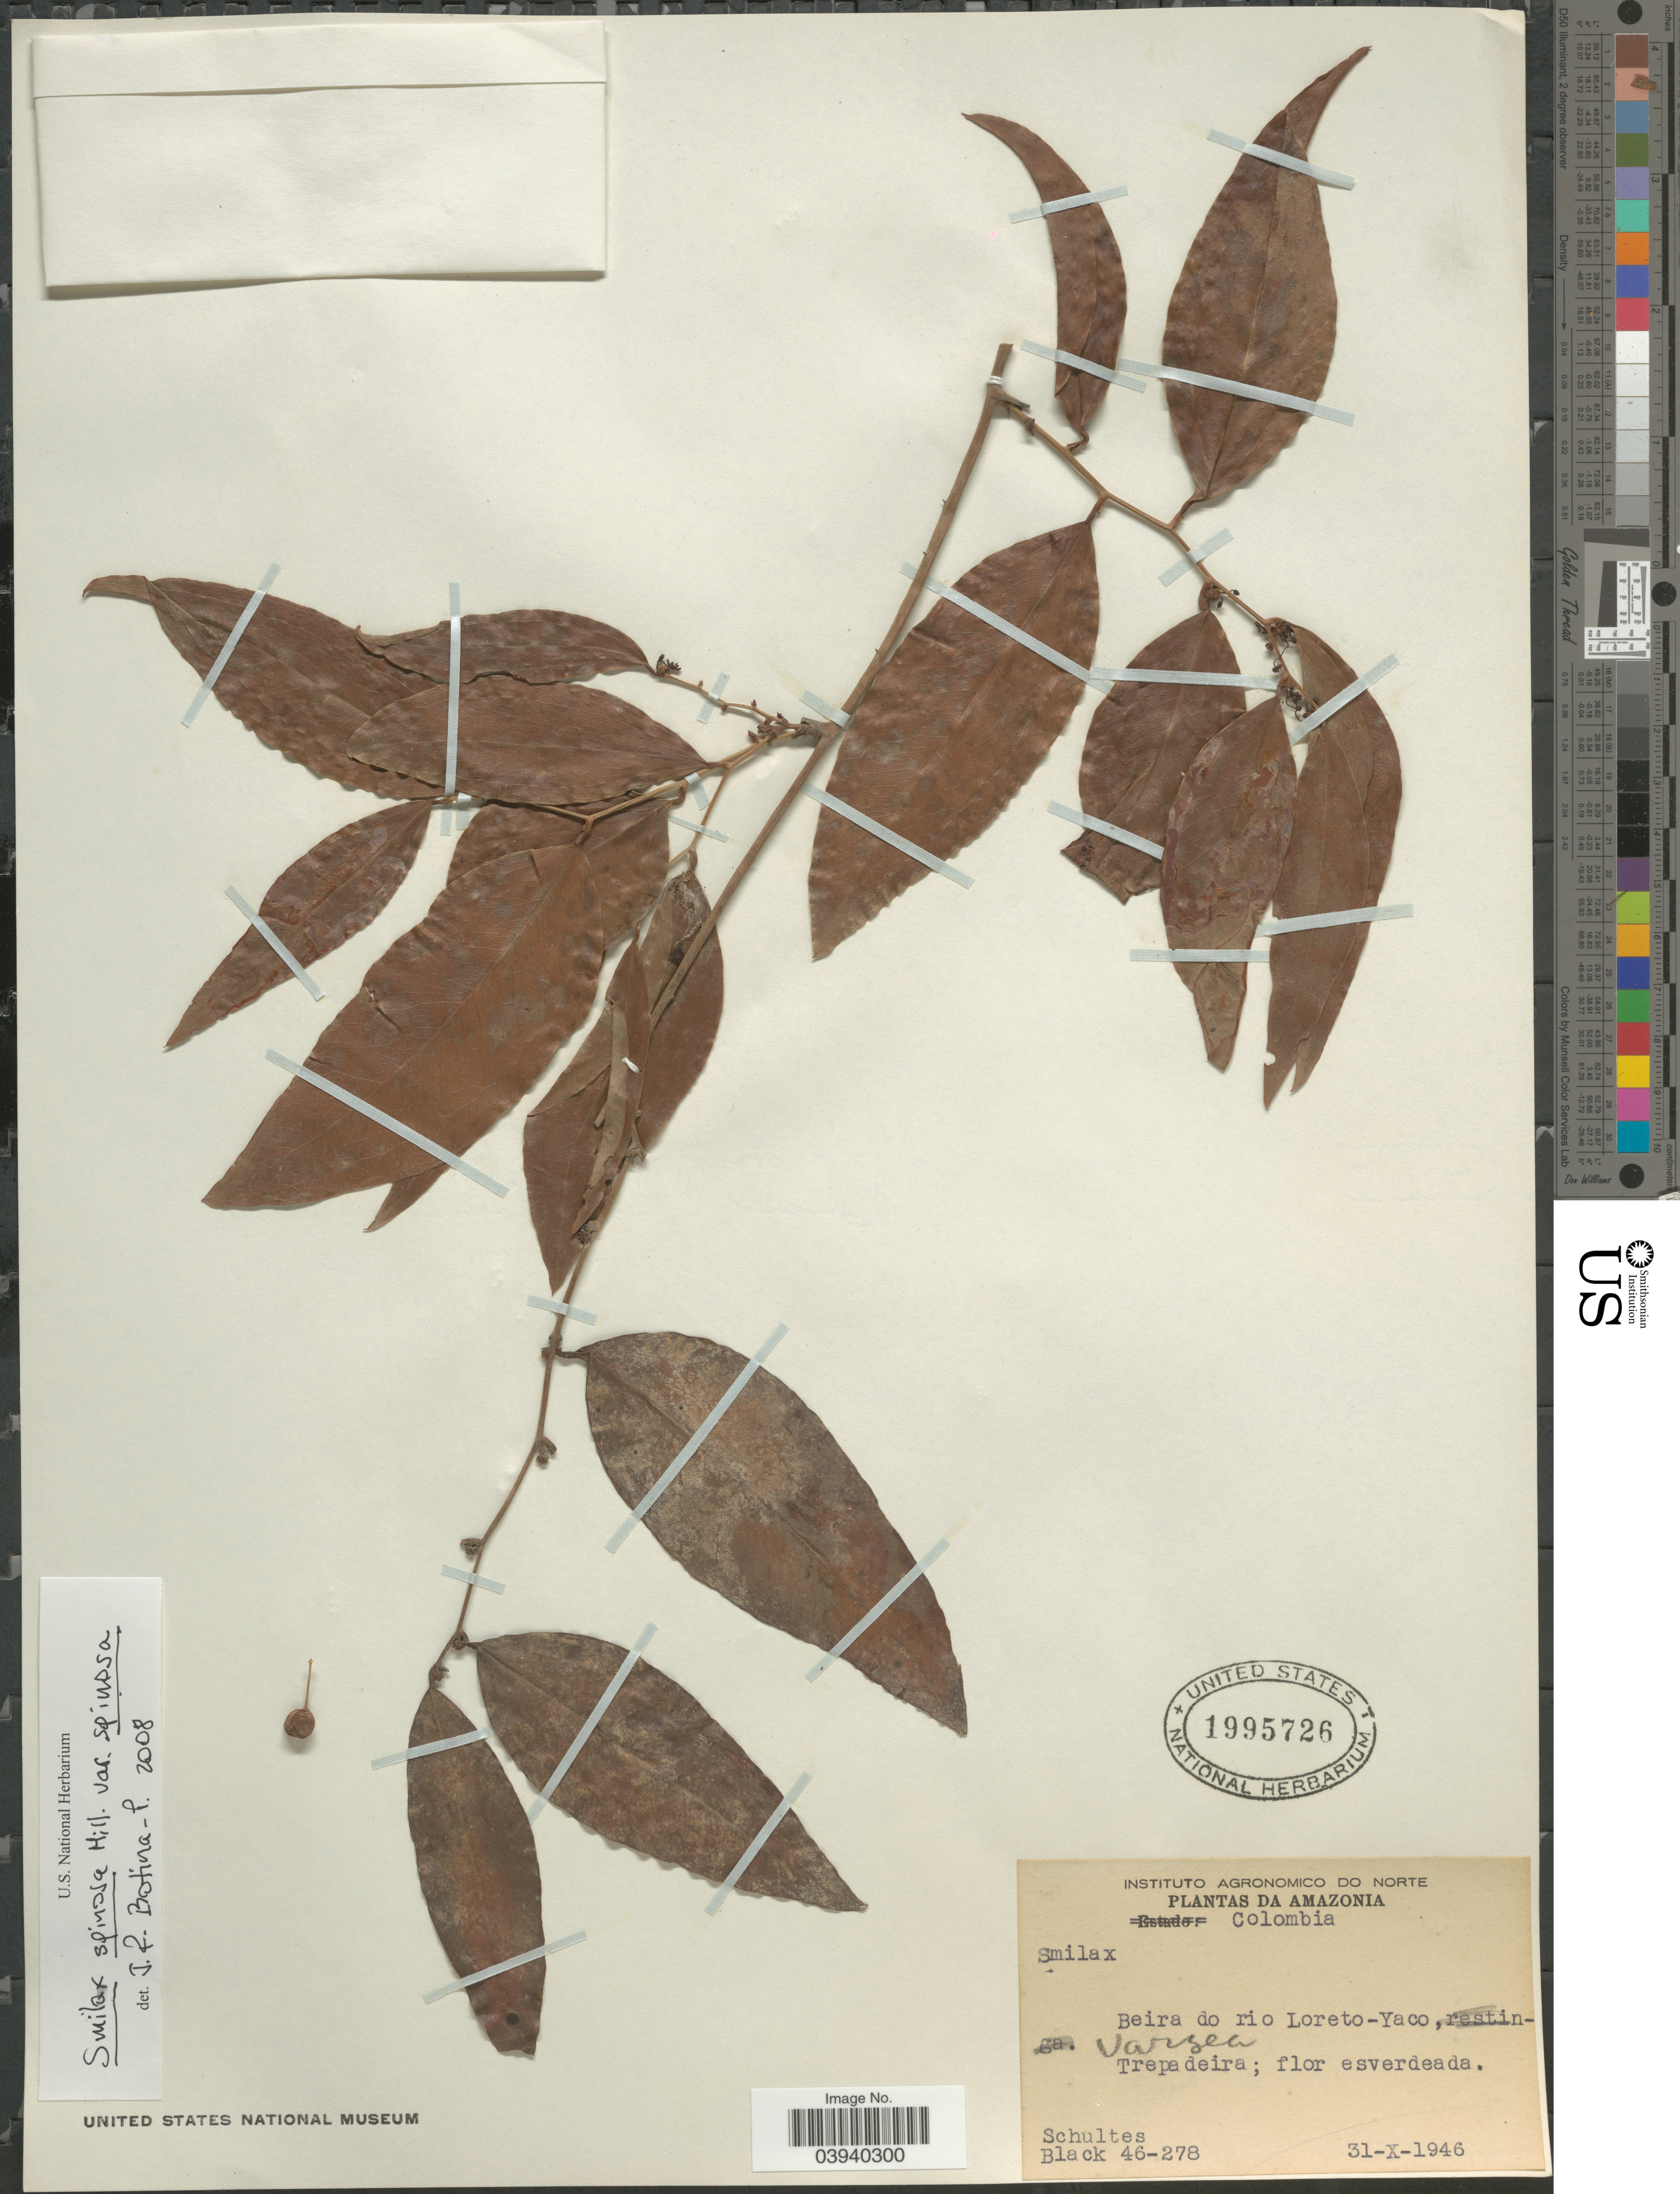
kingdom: Plantae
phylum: Tracheophyta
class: Liliopsida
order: Liliales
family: Smilacaceae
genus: Smilax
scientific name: Smilax spinosa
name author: Mill.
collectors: -- Schultes & -- Black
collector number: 46-278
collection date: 1946-10-31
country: Colombia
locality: Da Amazonia. Beira do rio Loreto-Yaco, Varzea.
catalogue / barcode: US 1995726